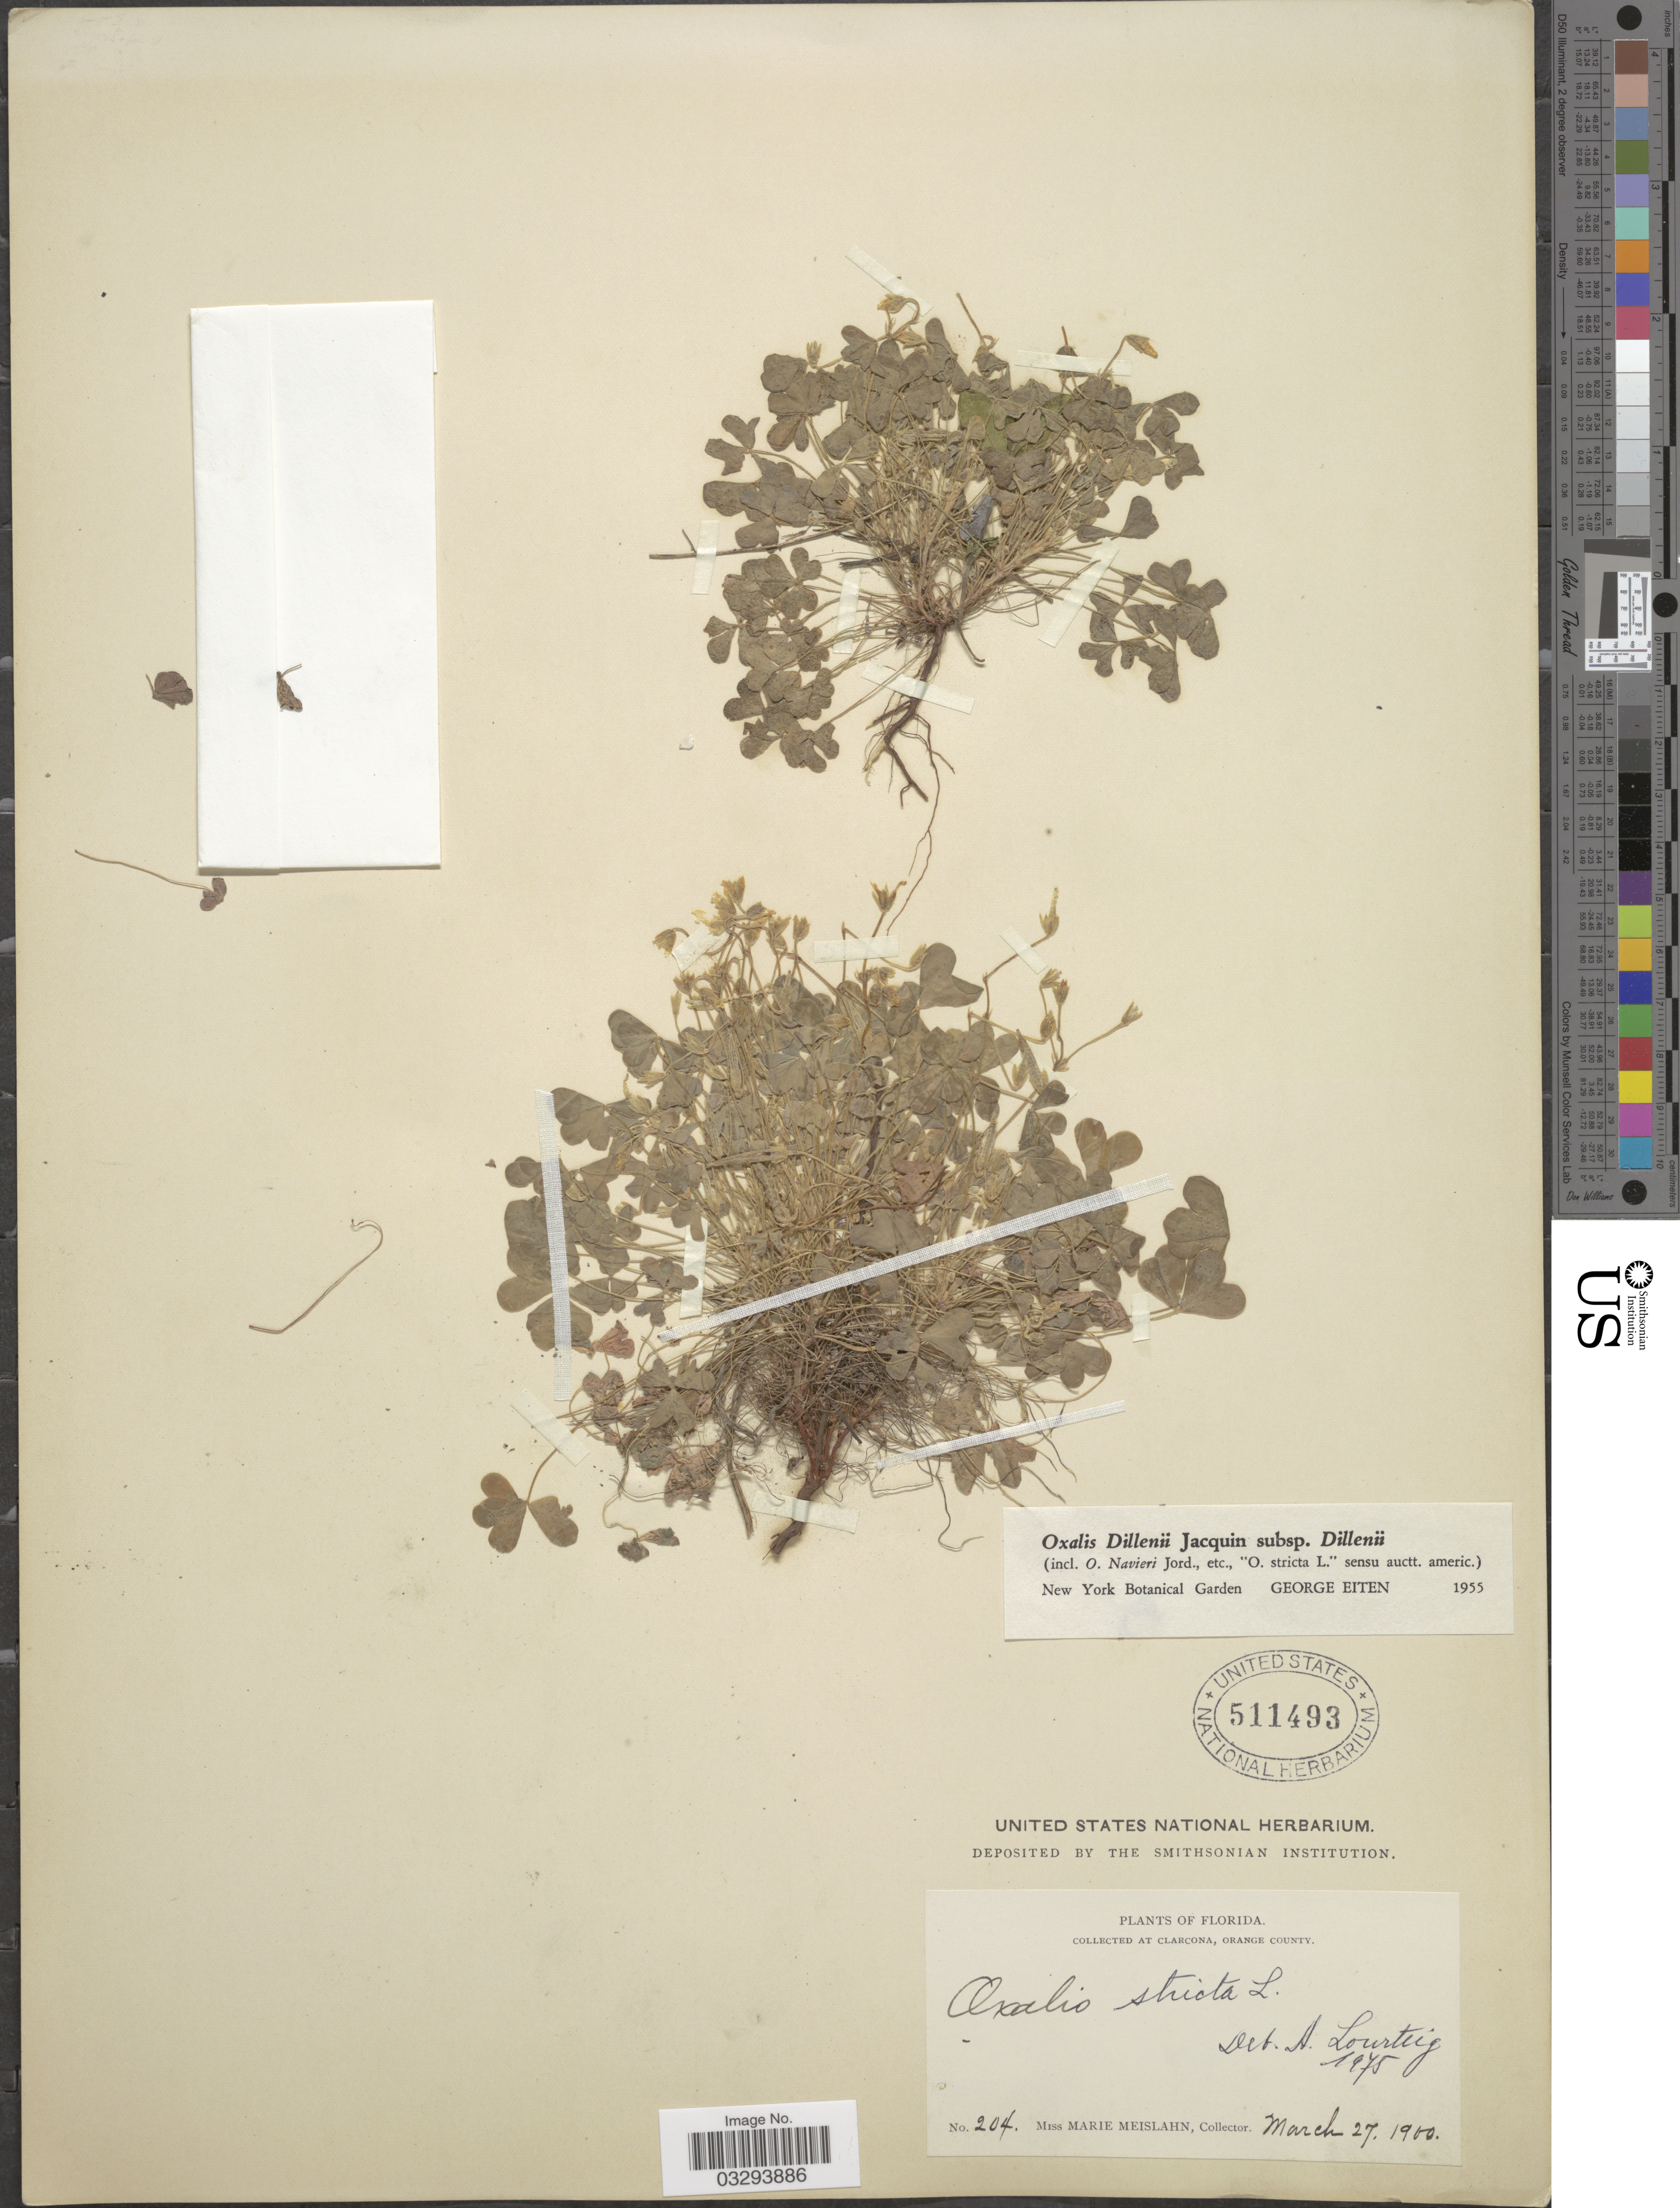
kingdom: Plantae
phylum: Tracheophyta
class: Magnoliopsida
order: Oxalidales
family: Oxalidaceae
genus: Oxalis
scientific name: Oxalis stricta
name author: L.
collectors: M. Meislahn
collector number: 204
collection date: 1900-03-27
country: United States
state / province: Florida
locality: Clarcona, Orange County.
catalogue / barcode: US 511493